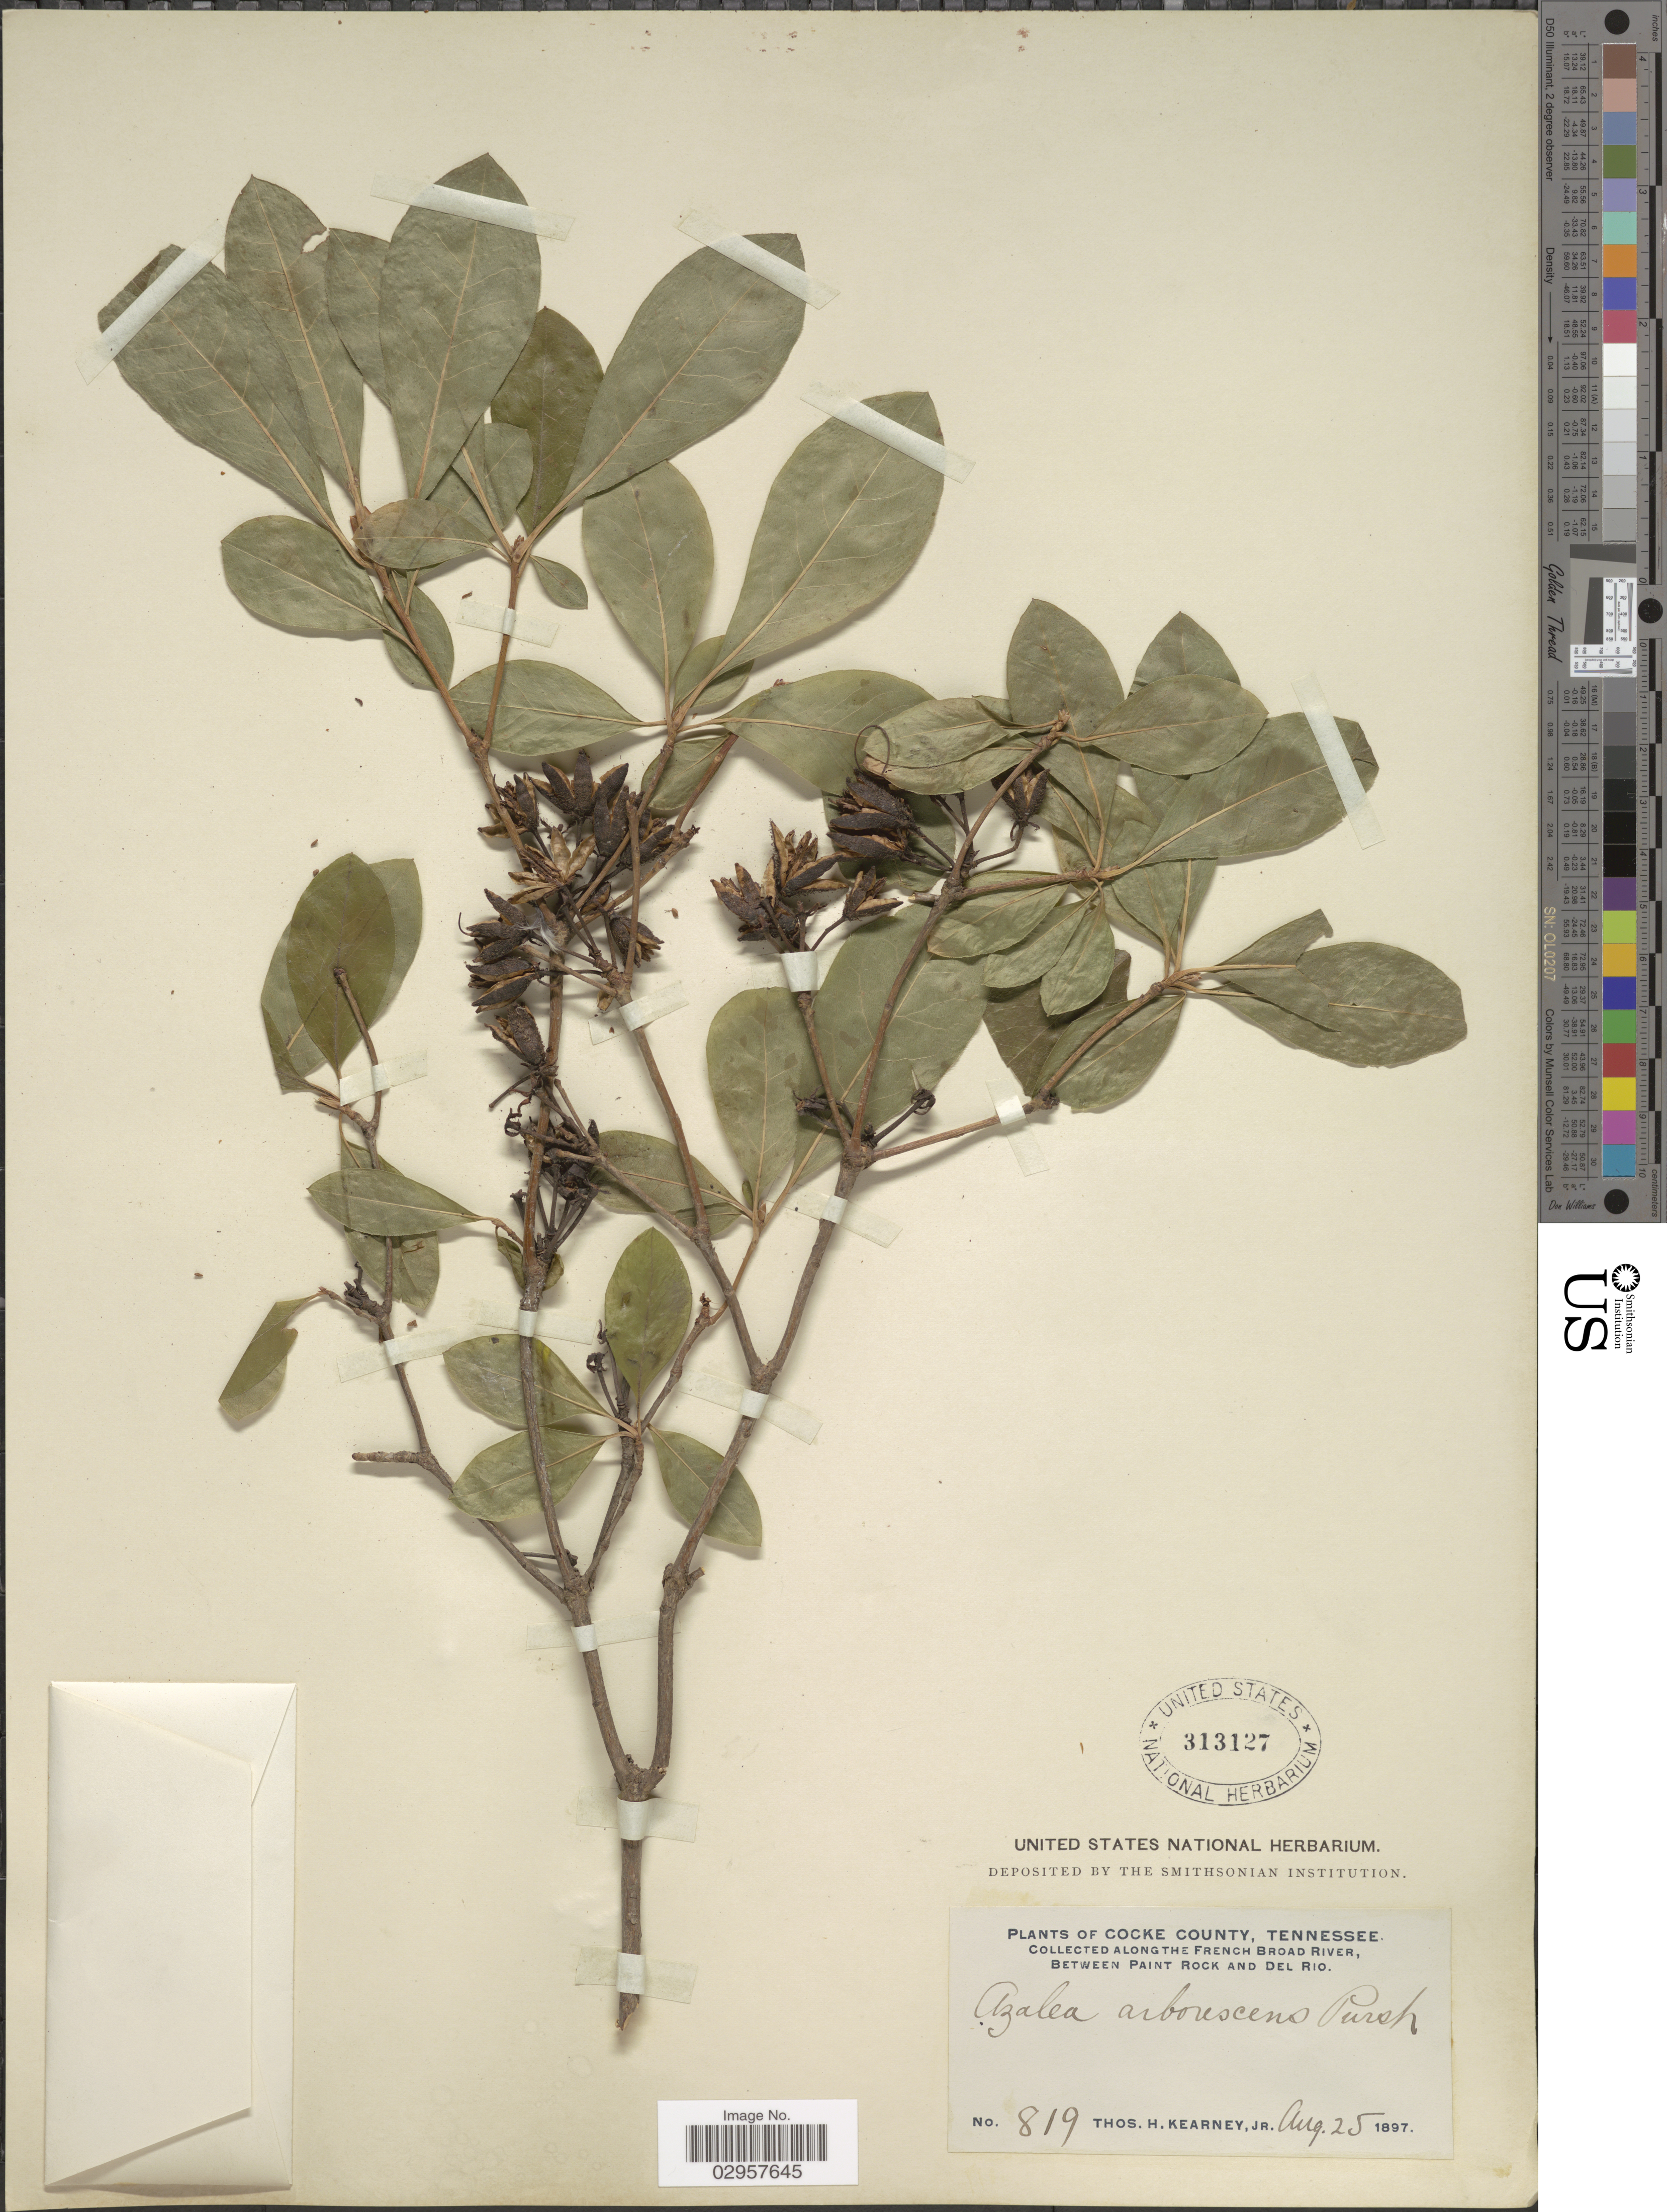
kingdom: Plantae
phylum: Tracheophyta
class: Magnoliopsida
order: Ericales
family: Ericaceae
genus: Rhododendron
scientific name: Rhododendron arborescens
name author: (Pursh) Torr.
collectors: T. H. Kearney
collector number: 819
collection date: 1897-08-25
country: United States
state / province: Tennessee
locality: Cocke County. Along the French Broad River, between Paint Rock and Del Rio.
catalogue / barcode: US 313127